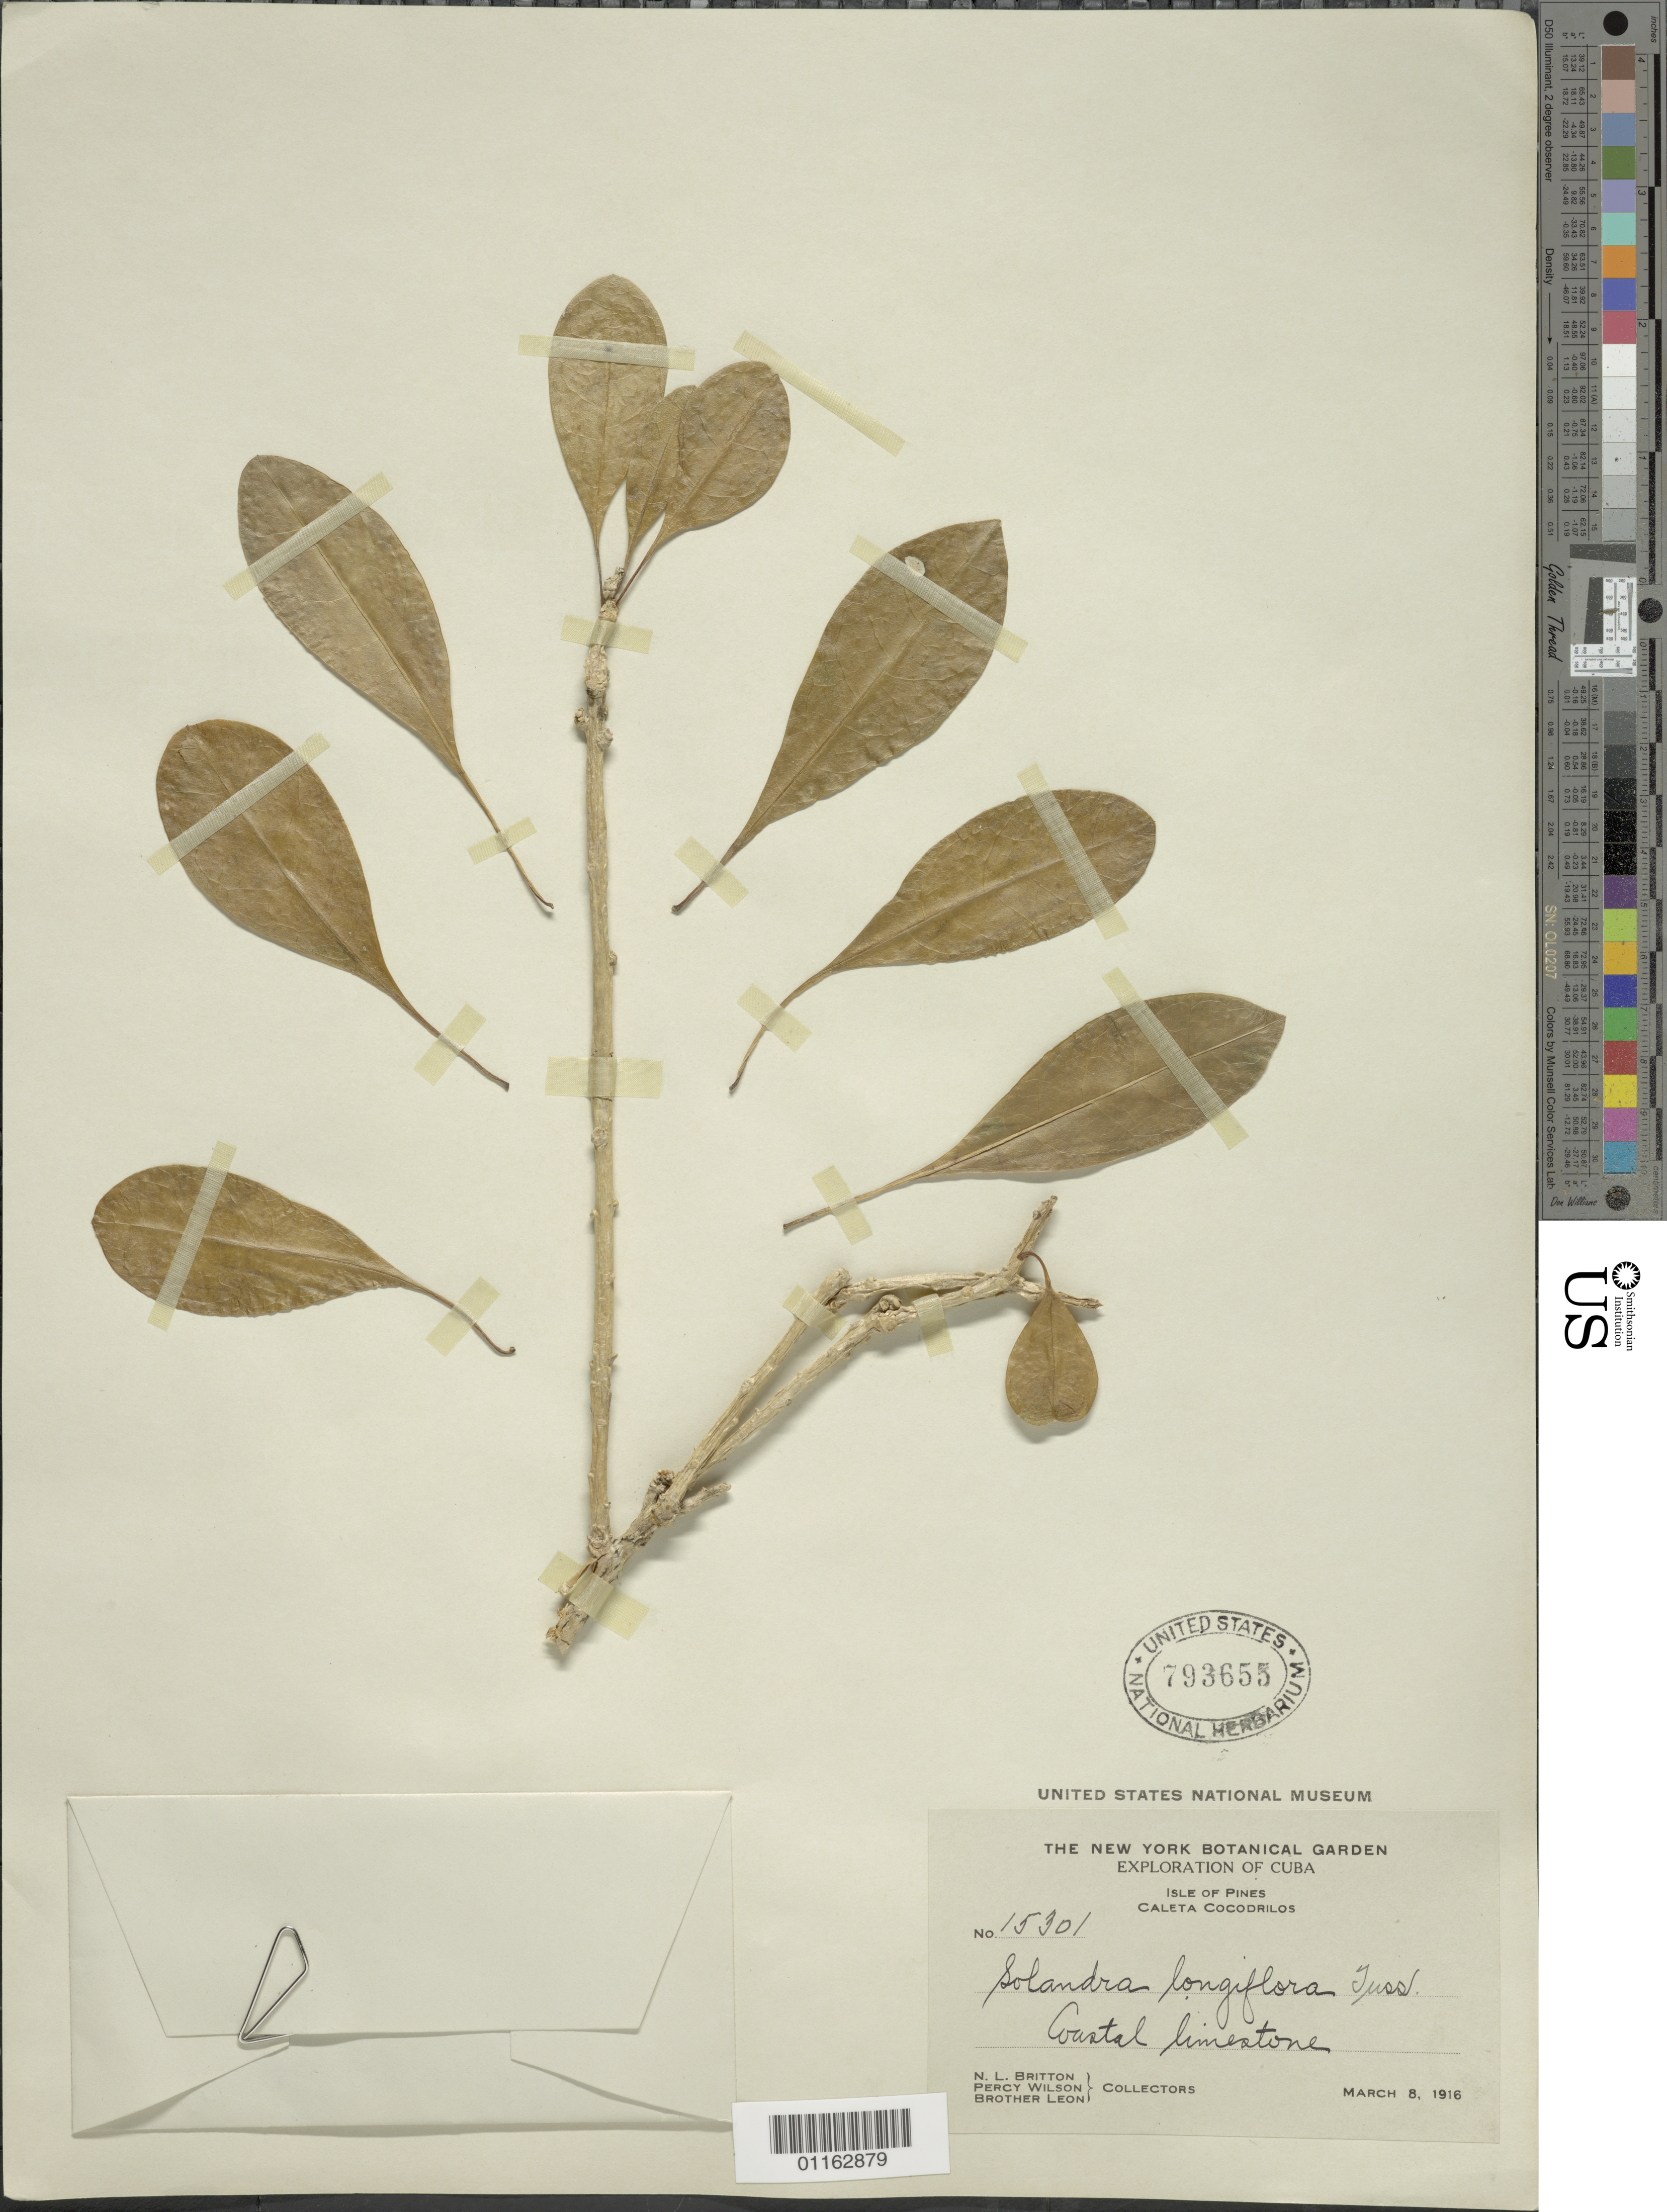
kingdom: Plantae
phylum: Tracheophyta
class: Magnoliopsida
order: Solanales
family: Solanaceae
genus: Solandra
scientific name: Solandra longiflora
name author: Tussac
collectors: N. Britton, P. Wilson & Bro. León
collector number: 15301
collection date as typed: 08 Mar 1916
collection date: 1916-03-08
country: Cuba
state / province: Isla de la Juventud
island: Isla de la Juventud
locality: Caleta Cocodrilos; Coastal limestone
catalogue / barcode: US 793655